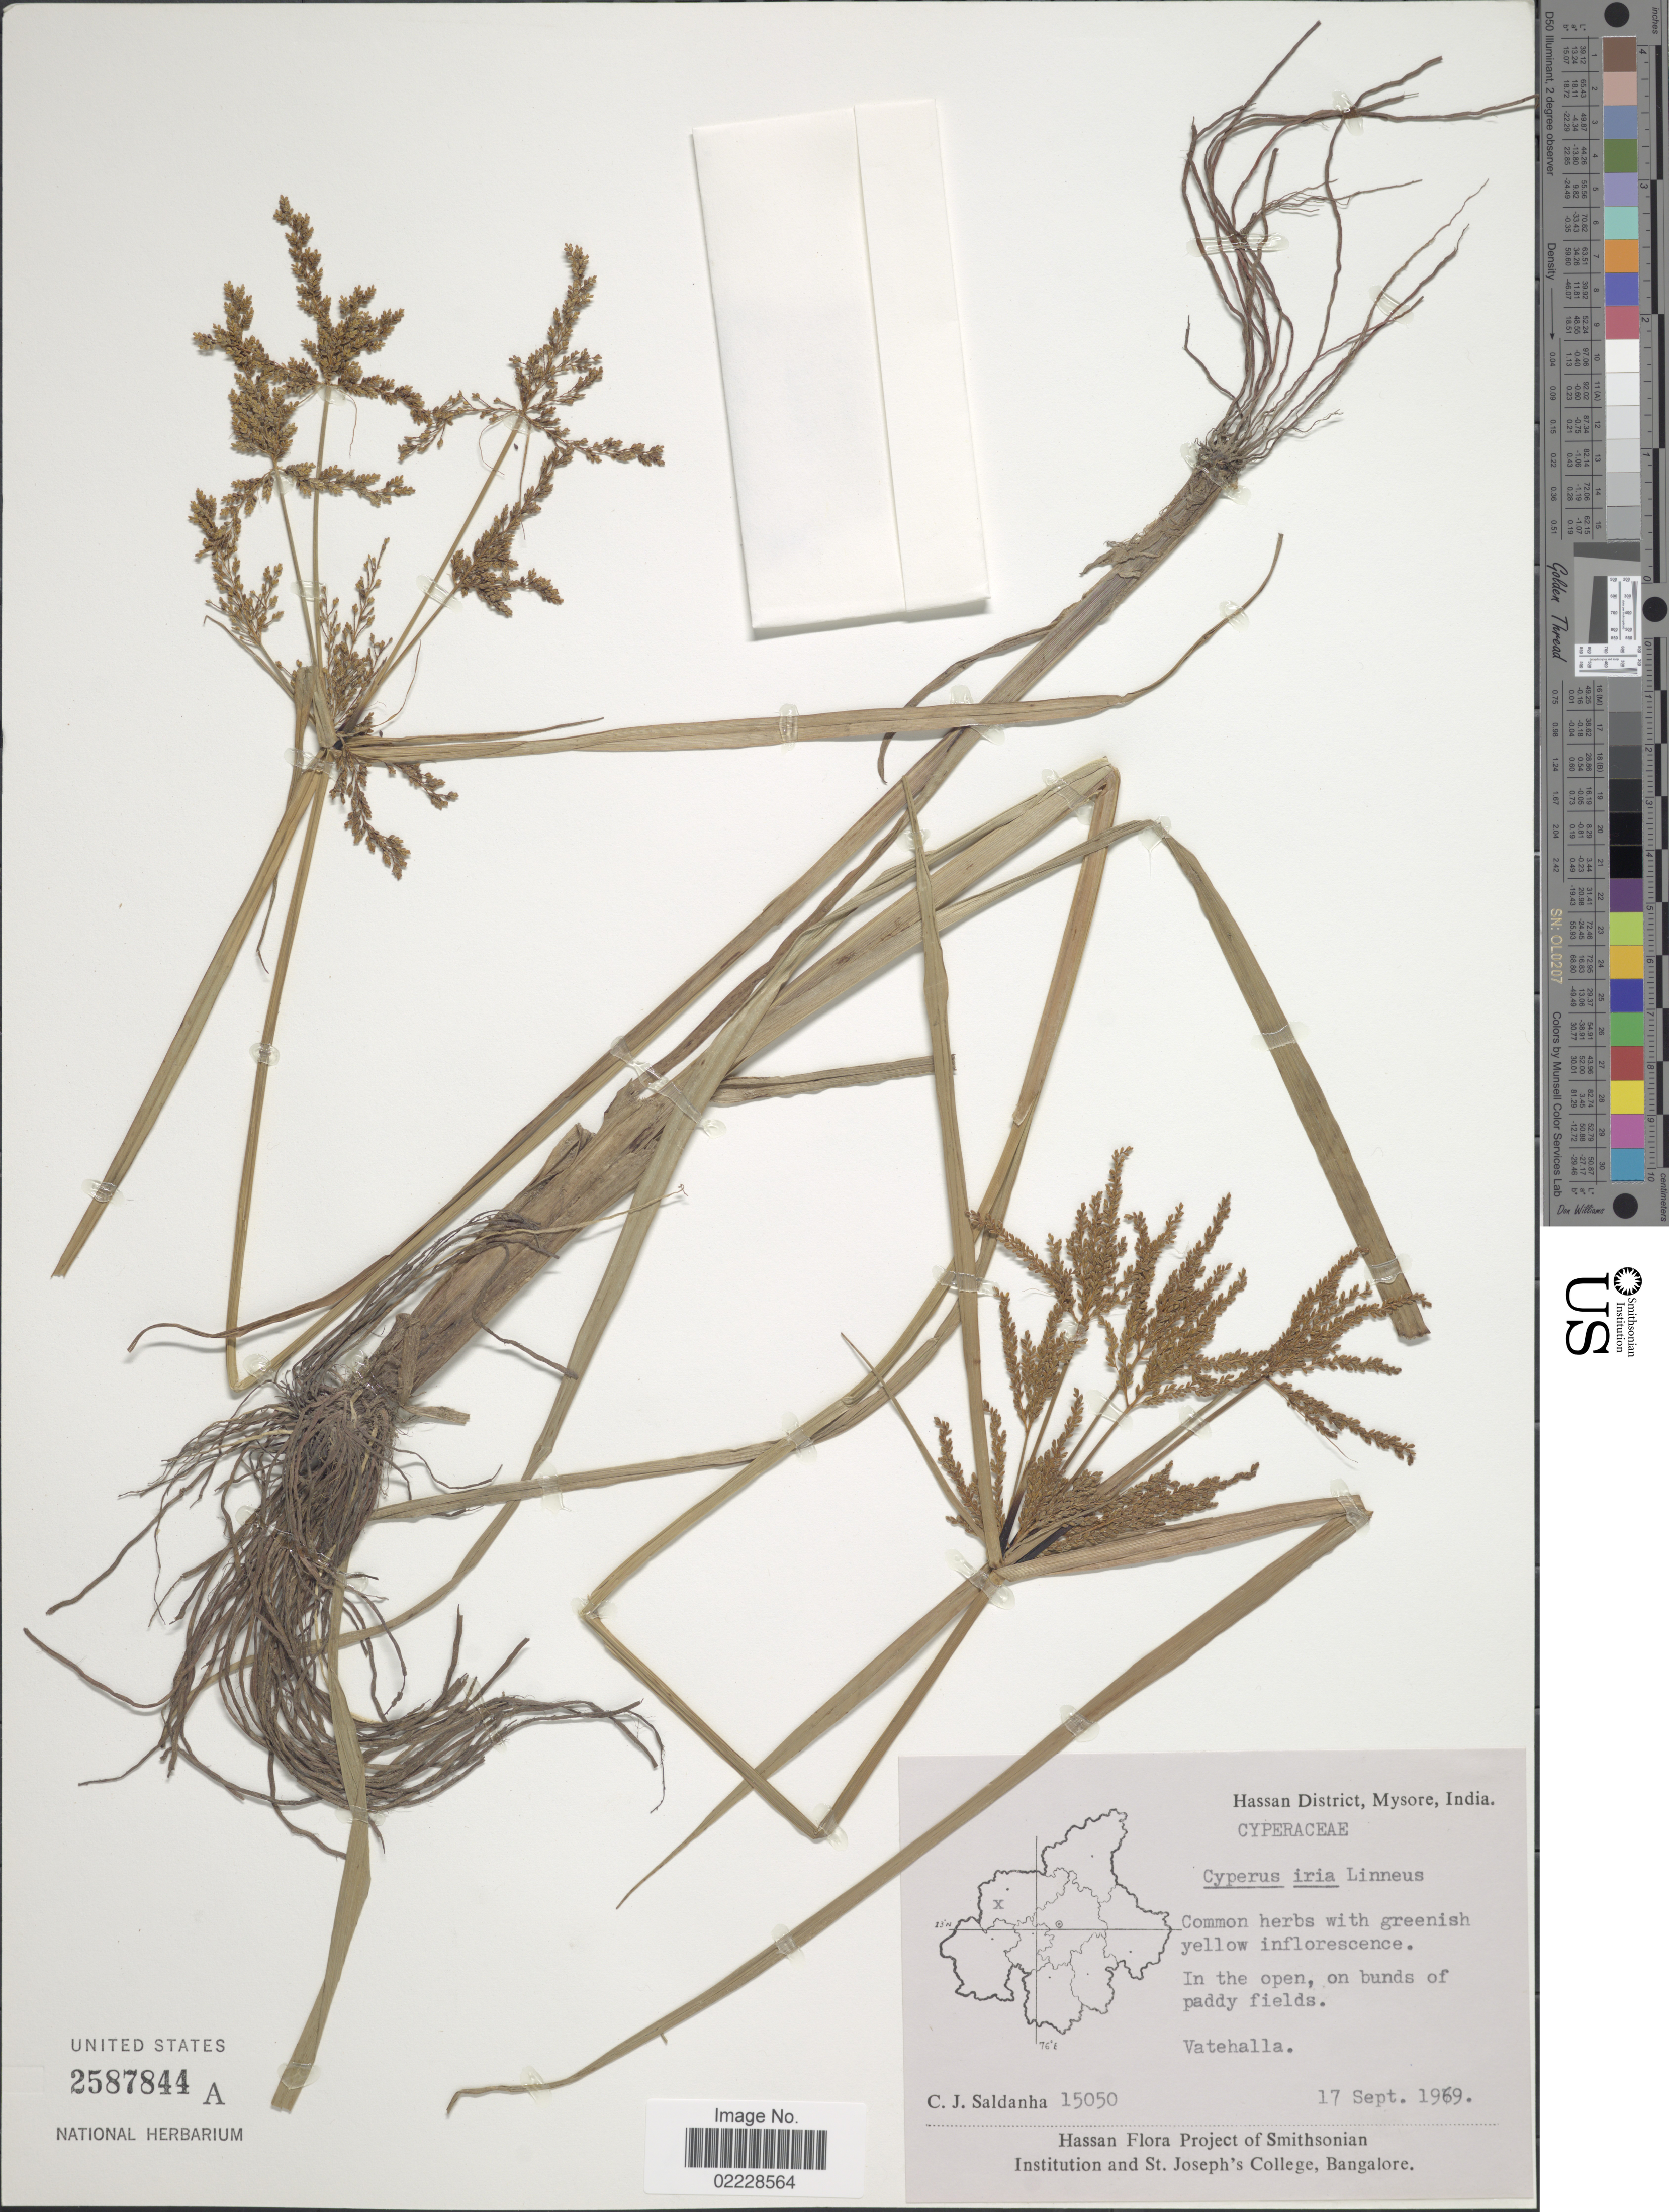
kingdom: Plantae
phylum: Tracheophyta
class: Liliopsida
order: Poales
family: Cyperaceae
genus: Cyperus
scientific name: Cyperus iria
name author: L.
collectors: C. J. Saldanha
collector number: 15050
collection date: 1969-09-17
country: India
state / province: Karnataka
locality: Hassan District, Mysore, India. In the open, on bunds of paddy fields, Vatehalla.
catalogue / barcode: US 2587844A